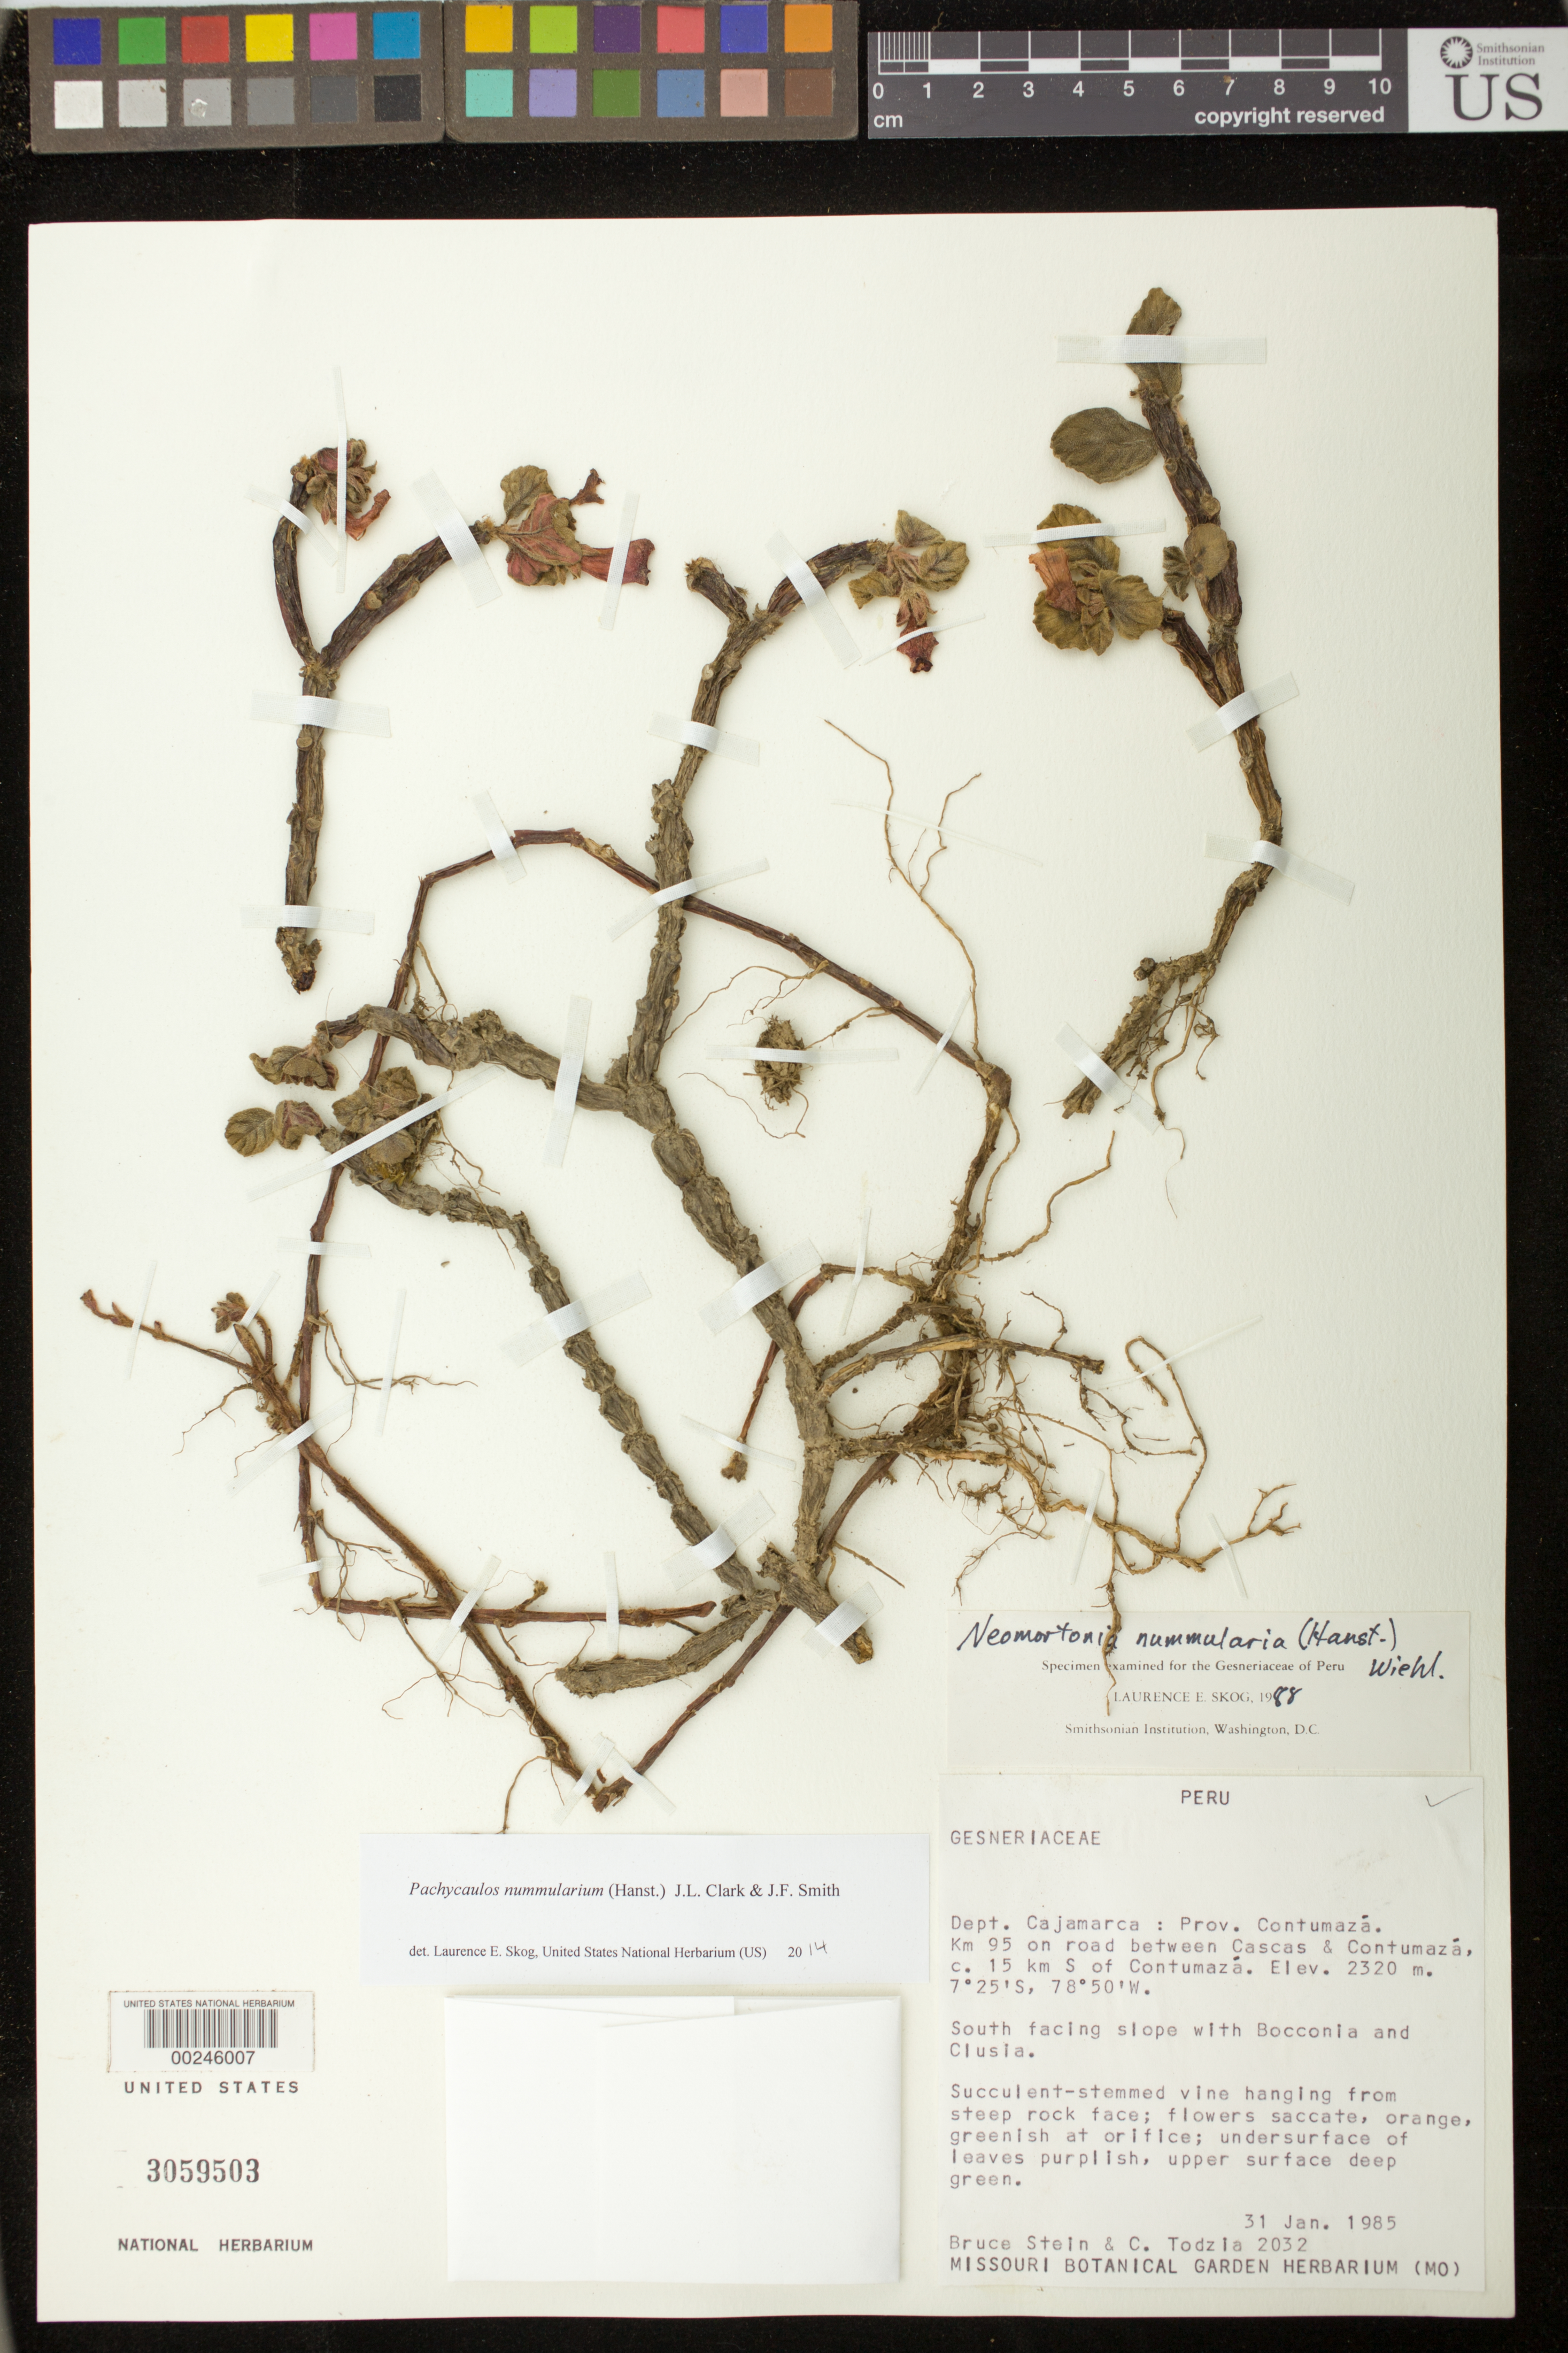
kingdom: Plantae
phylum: Tracheophyta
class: Magnoliopsida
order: Lamiales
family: Gesneriaceae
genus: Pachycaulos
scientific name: Pachycaulos nummularia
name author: (Hanst.) J.L. Clark & J.F. Sm.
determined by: Skog, Laurence E.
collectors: B. A. Stein & C. A. Todzia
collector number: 2032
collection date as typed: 31 Jan 1985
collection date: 1985-01-31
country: Peru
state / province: Cajamarca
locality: Prov. Contumaza; km 95 on road between Cascas + Contumaza, C 15 km S of Contumaza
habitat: South facing slope with Bocconia and Clusia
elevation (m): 2320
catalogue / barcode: US 3059503